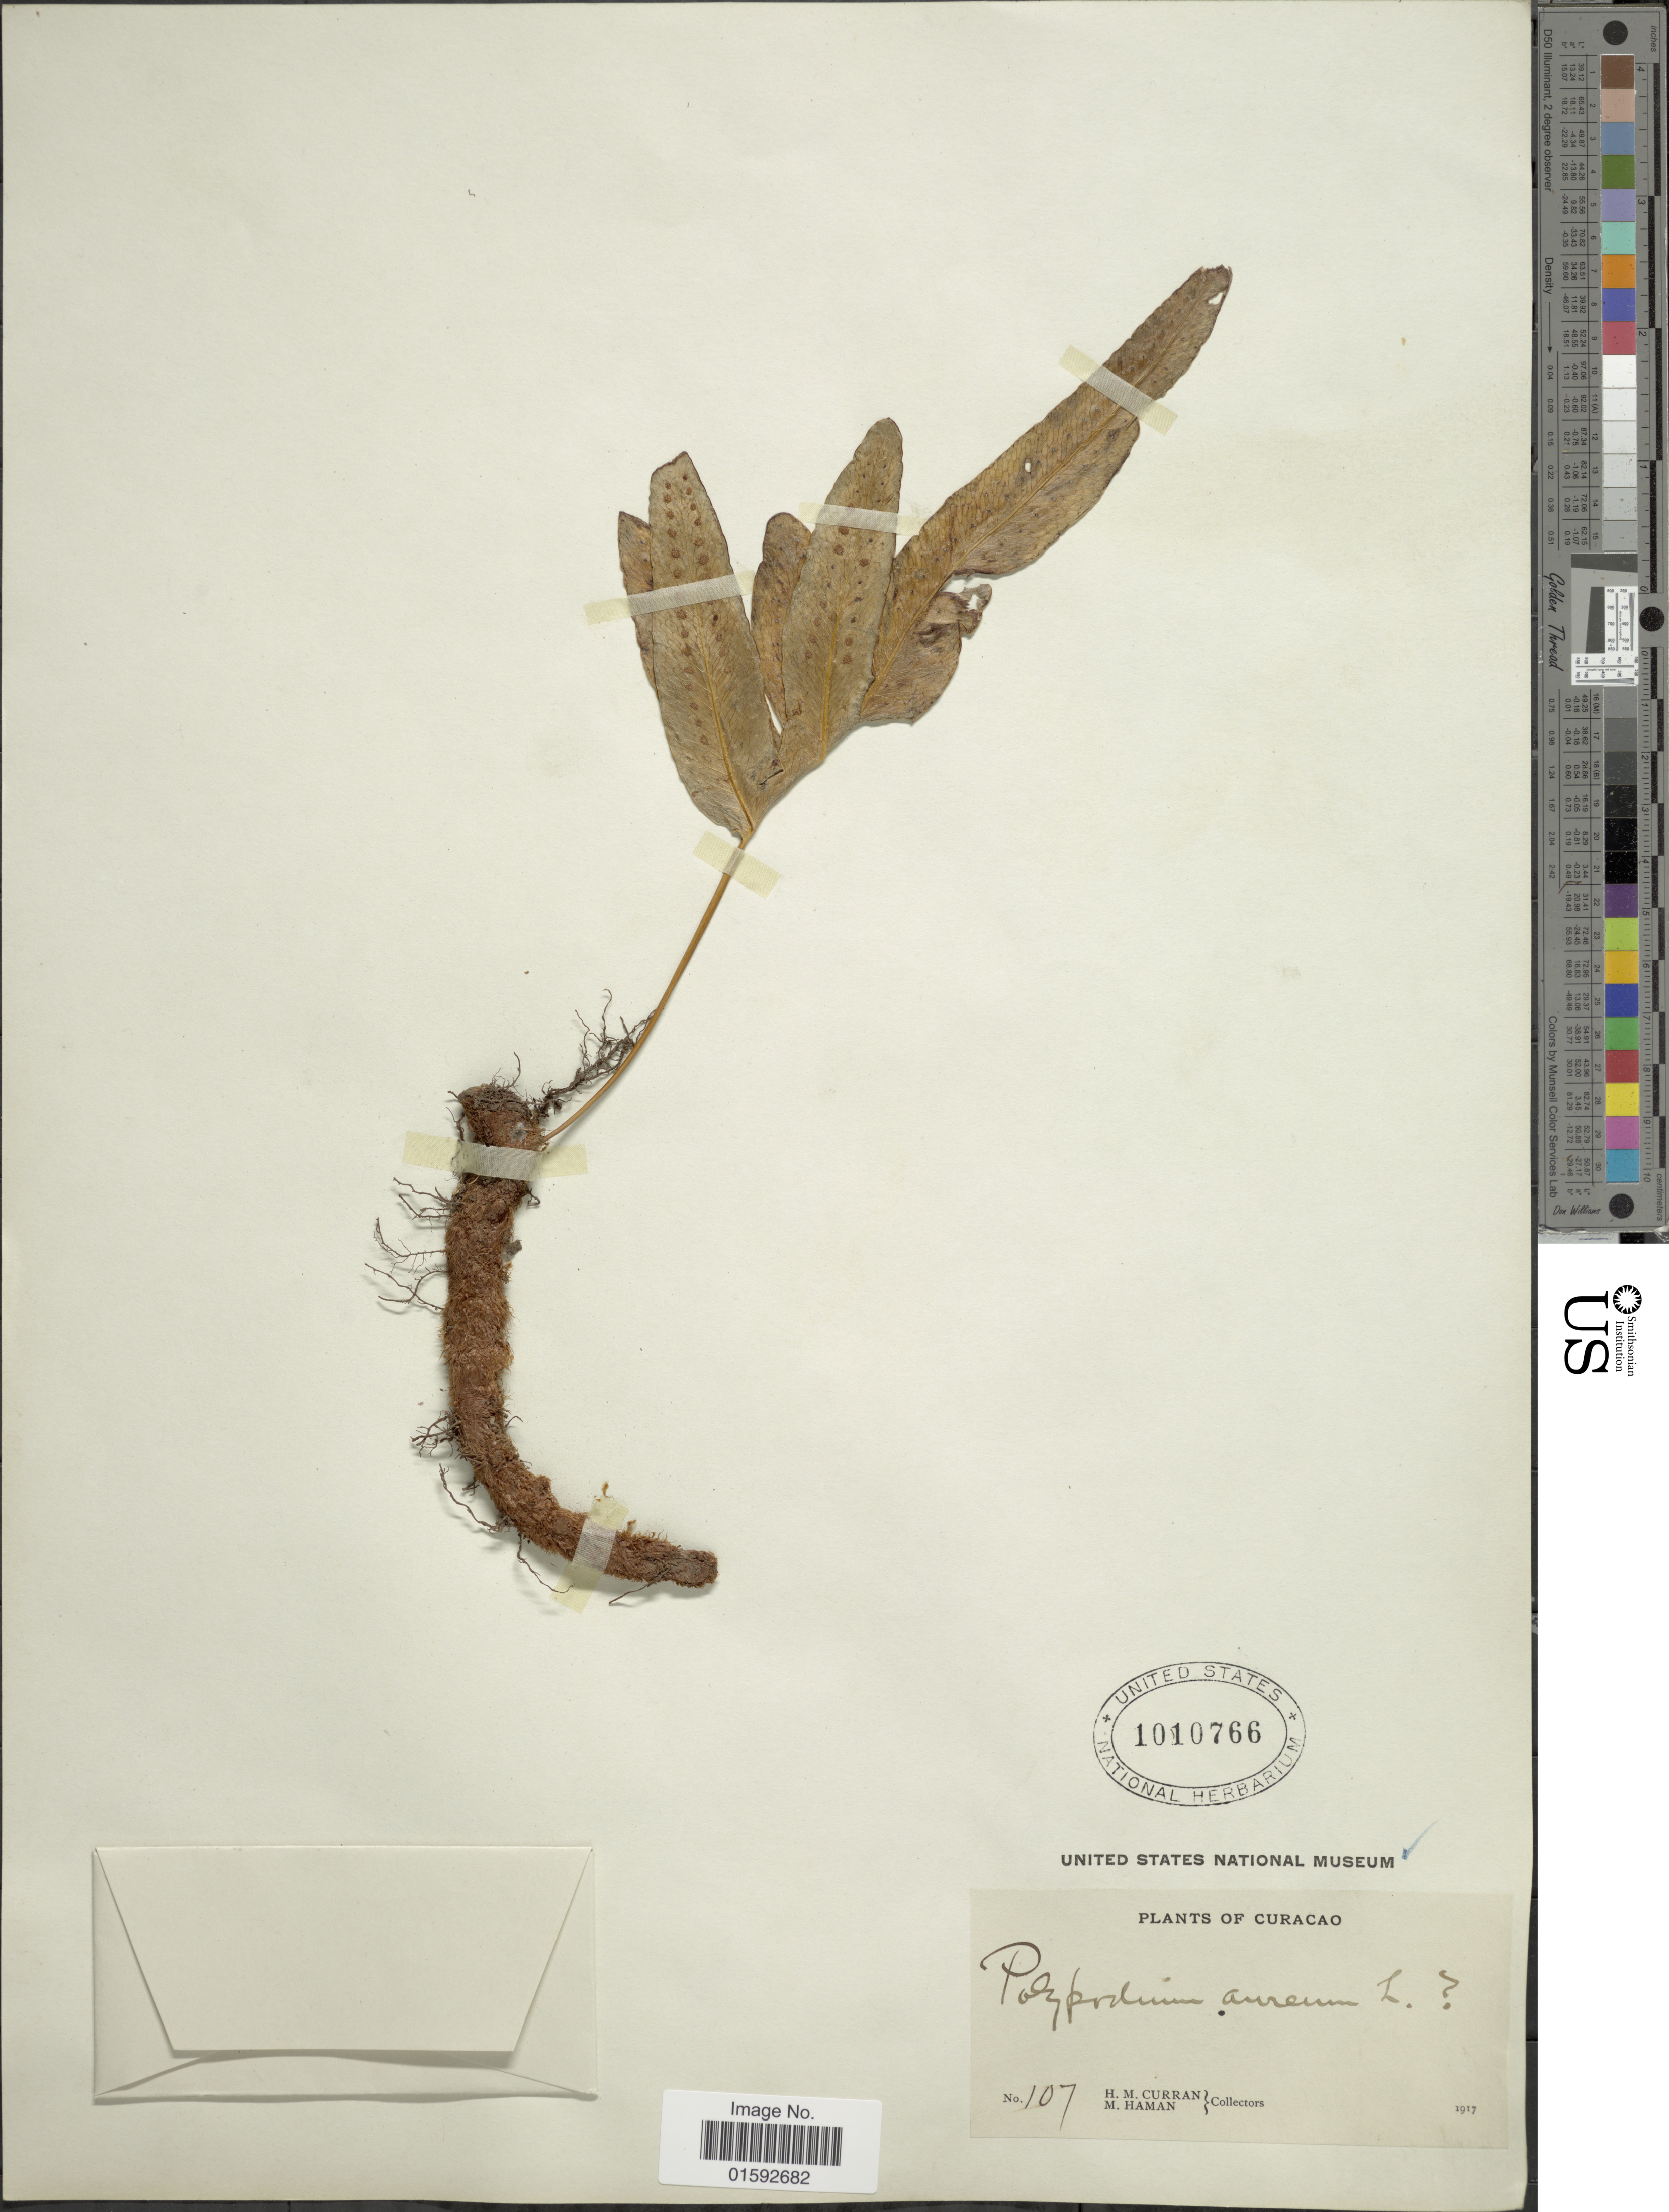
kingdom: Plantae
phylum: Tracheophyta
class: Polypodiopsida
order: Polypodiales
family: Polypodiaceae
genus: Phlebodium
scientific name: Phlebodium pseudoaureum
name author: (Cav.) Lellinger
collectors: H. M. Curran & M. Haman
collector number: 107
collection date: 1917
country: Curaçao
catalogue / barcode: US 1010766